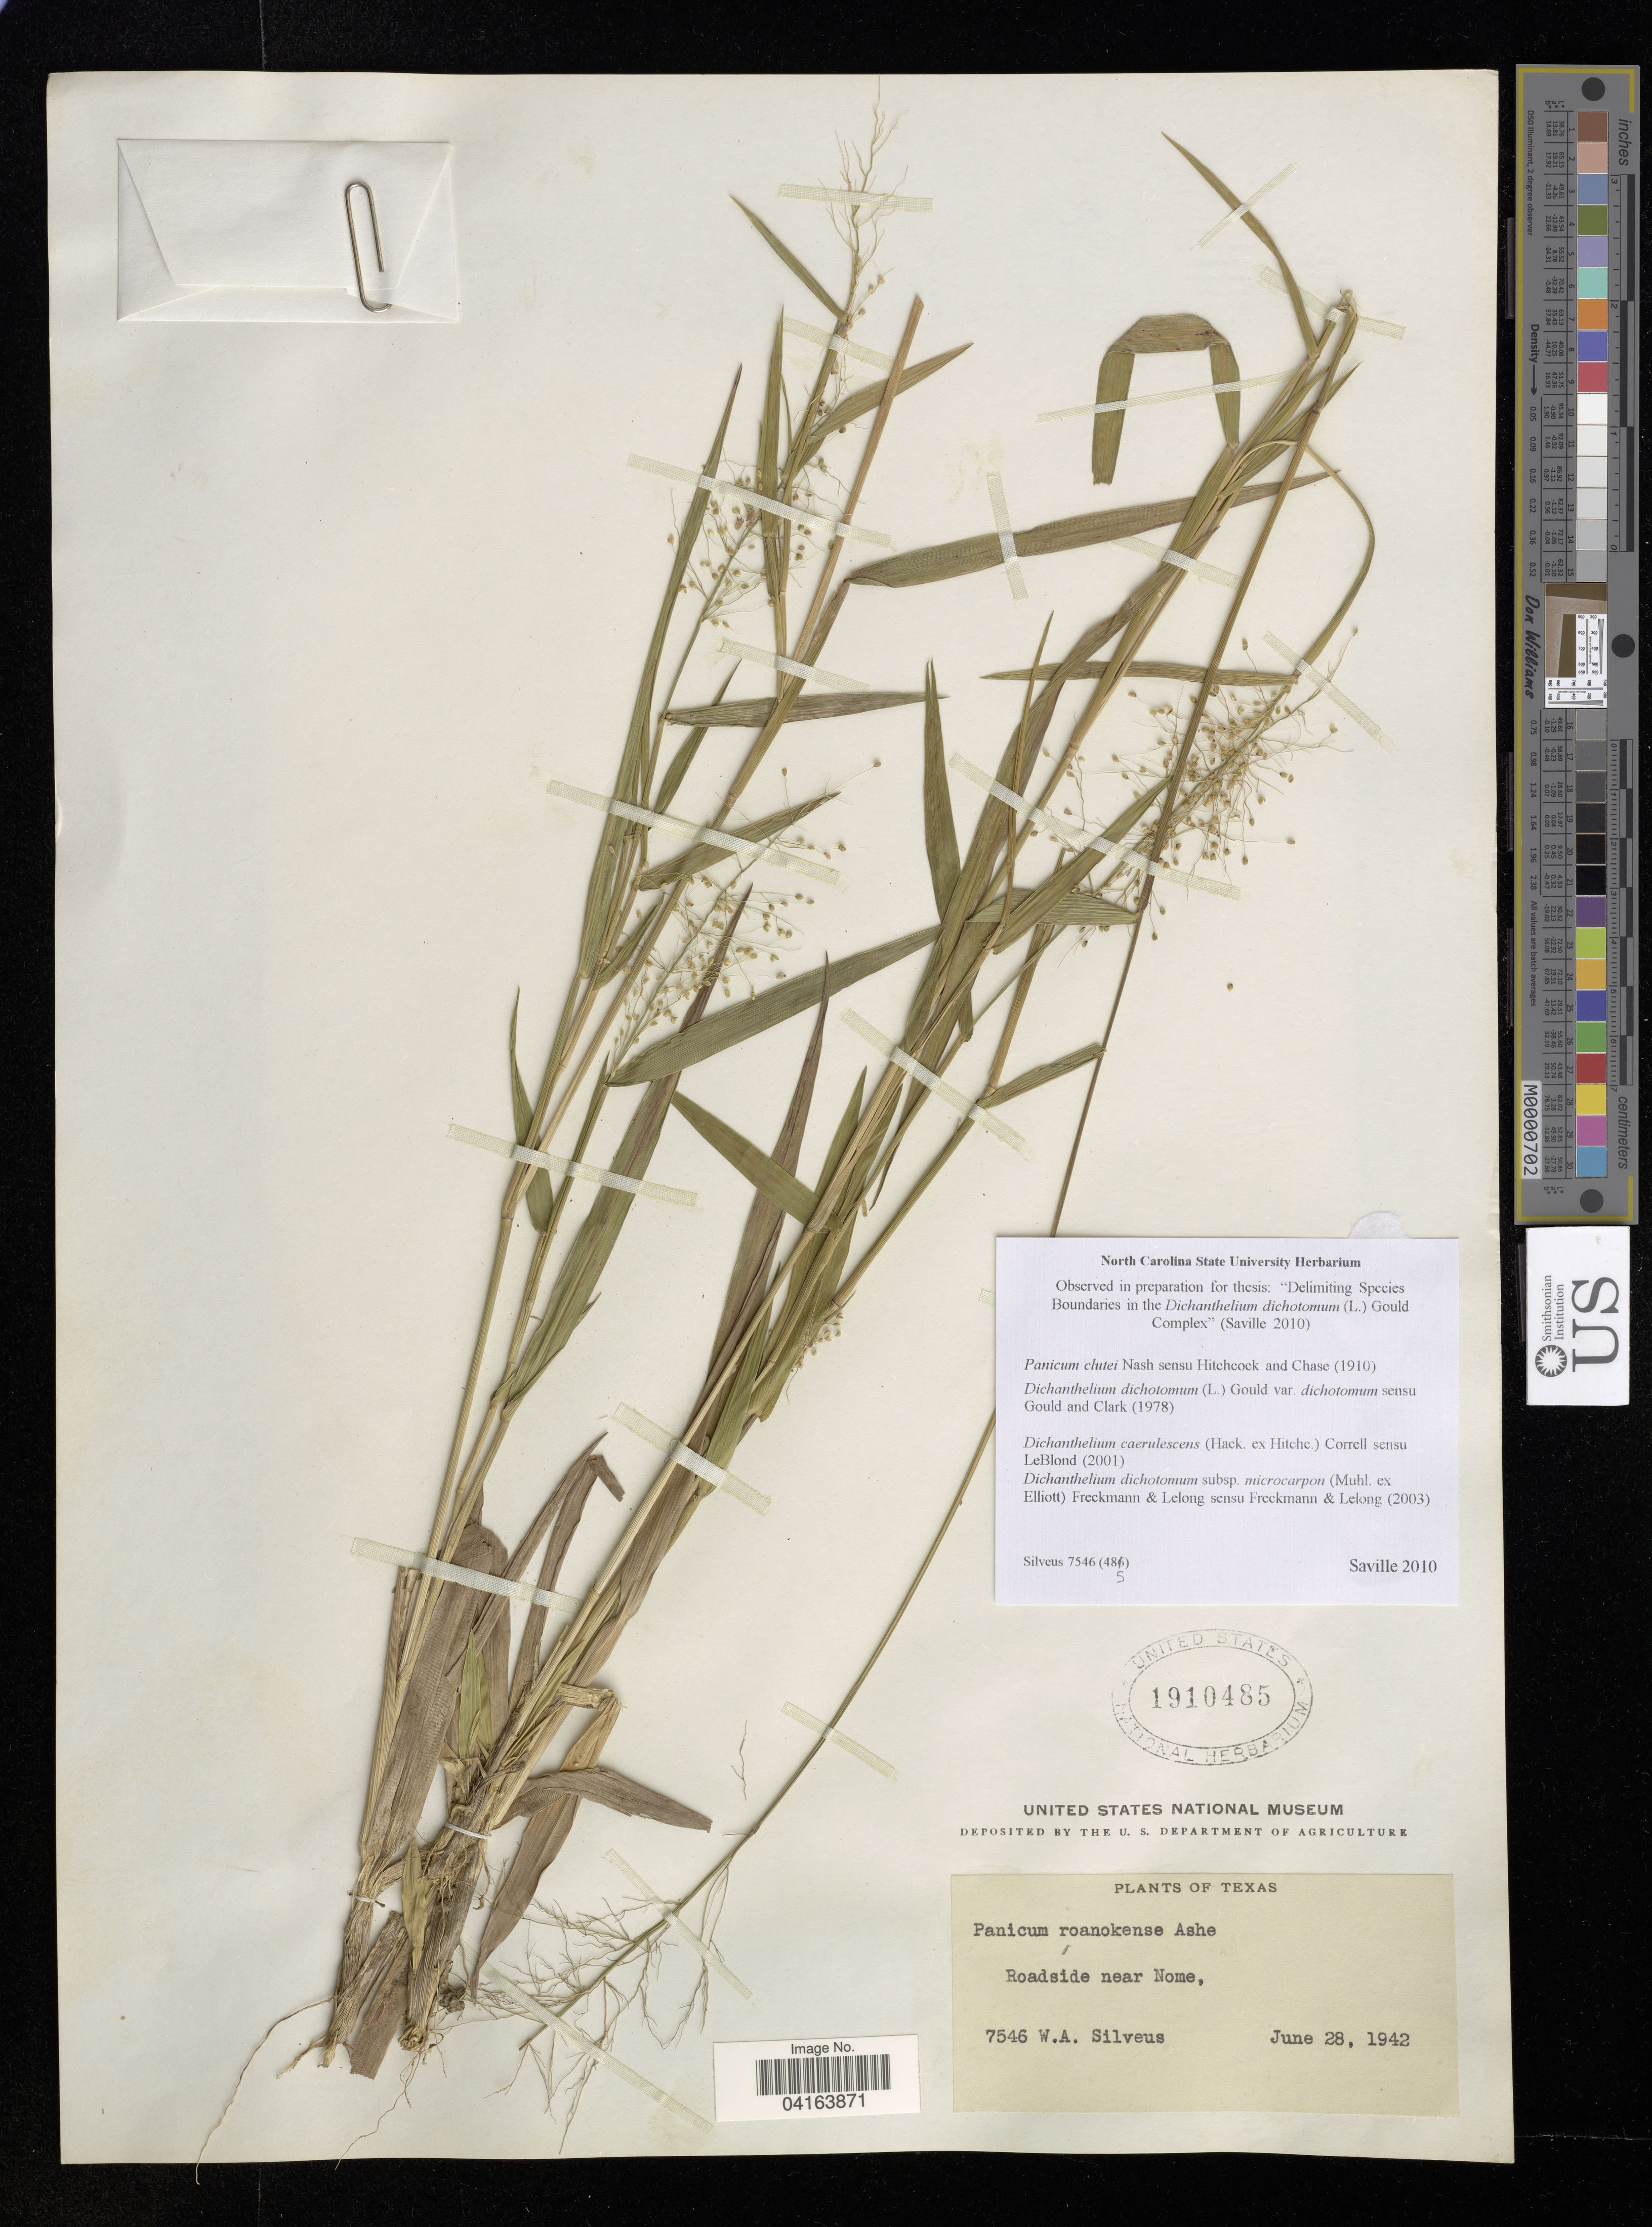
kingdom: Plantae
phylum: Tracheophyta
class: Liliopsida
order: Poales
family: Poaceae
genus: Dichanthelium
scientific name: Dichanthelium dichotomum subsp. microcarpon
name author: (Muhl. ex Elliot) Freckmann & Lelong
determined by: Saville, A. C., (NCSC), North Carolina State University (UNITED STATES)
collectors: W. Silveus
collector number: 7546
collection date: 1942-06-28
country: United States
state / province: Texas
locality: Roadside near Nome.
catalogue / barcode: US 1910485